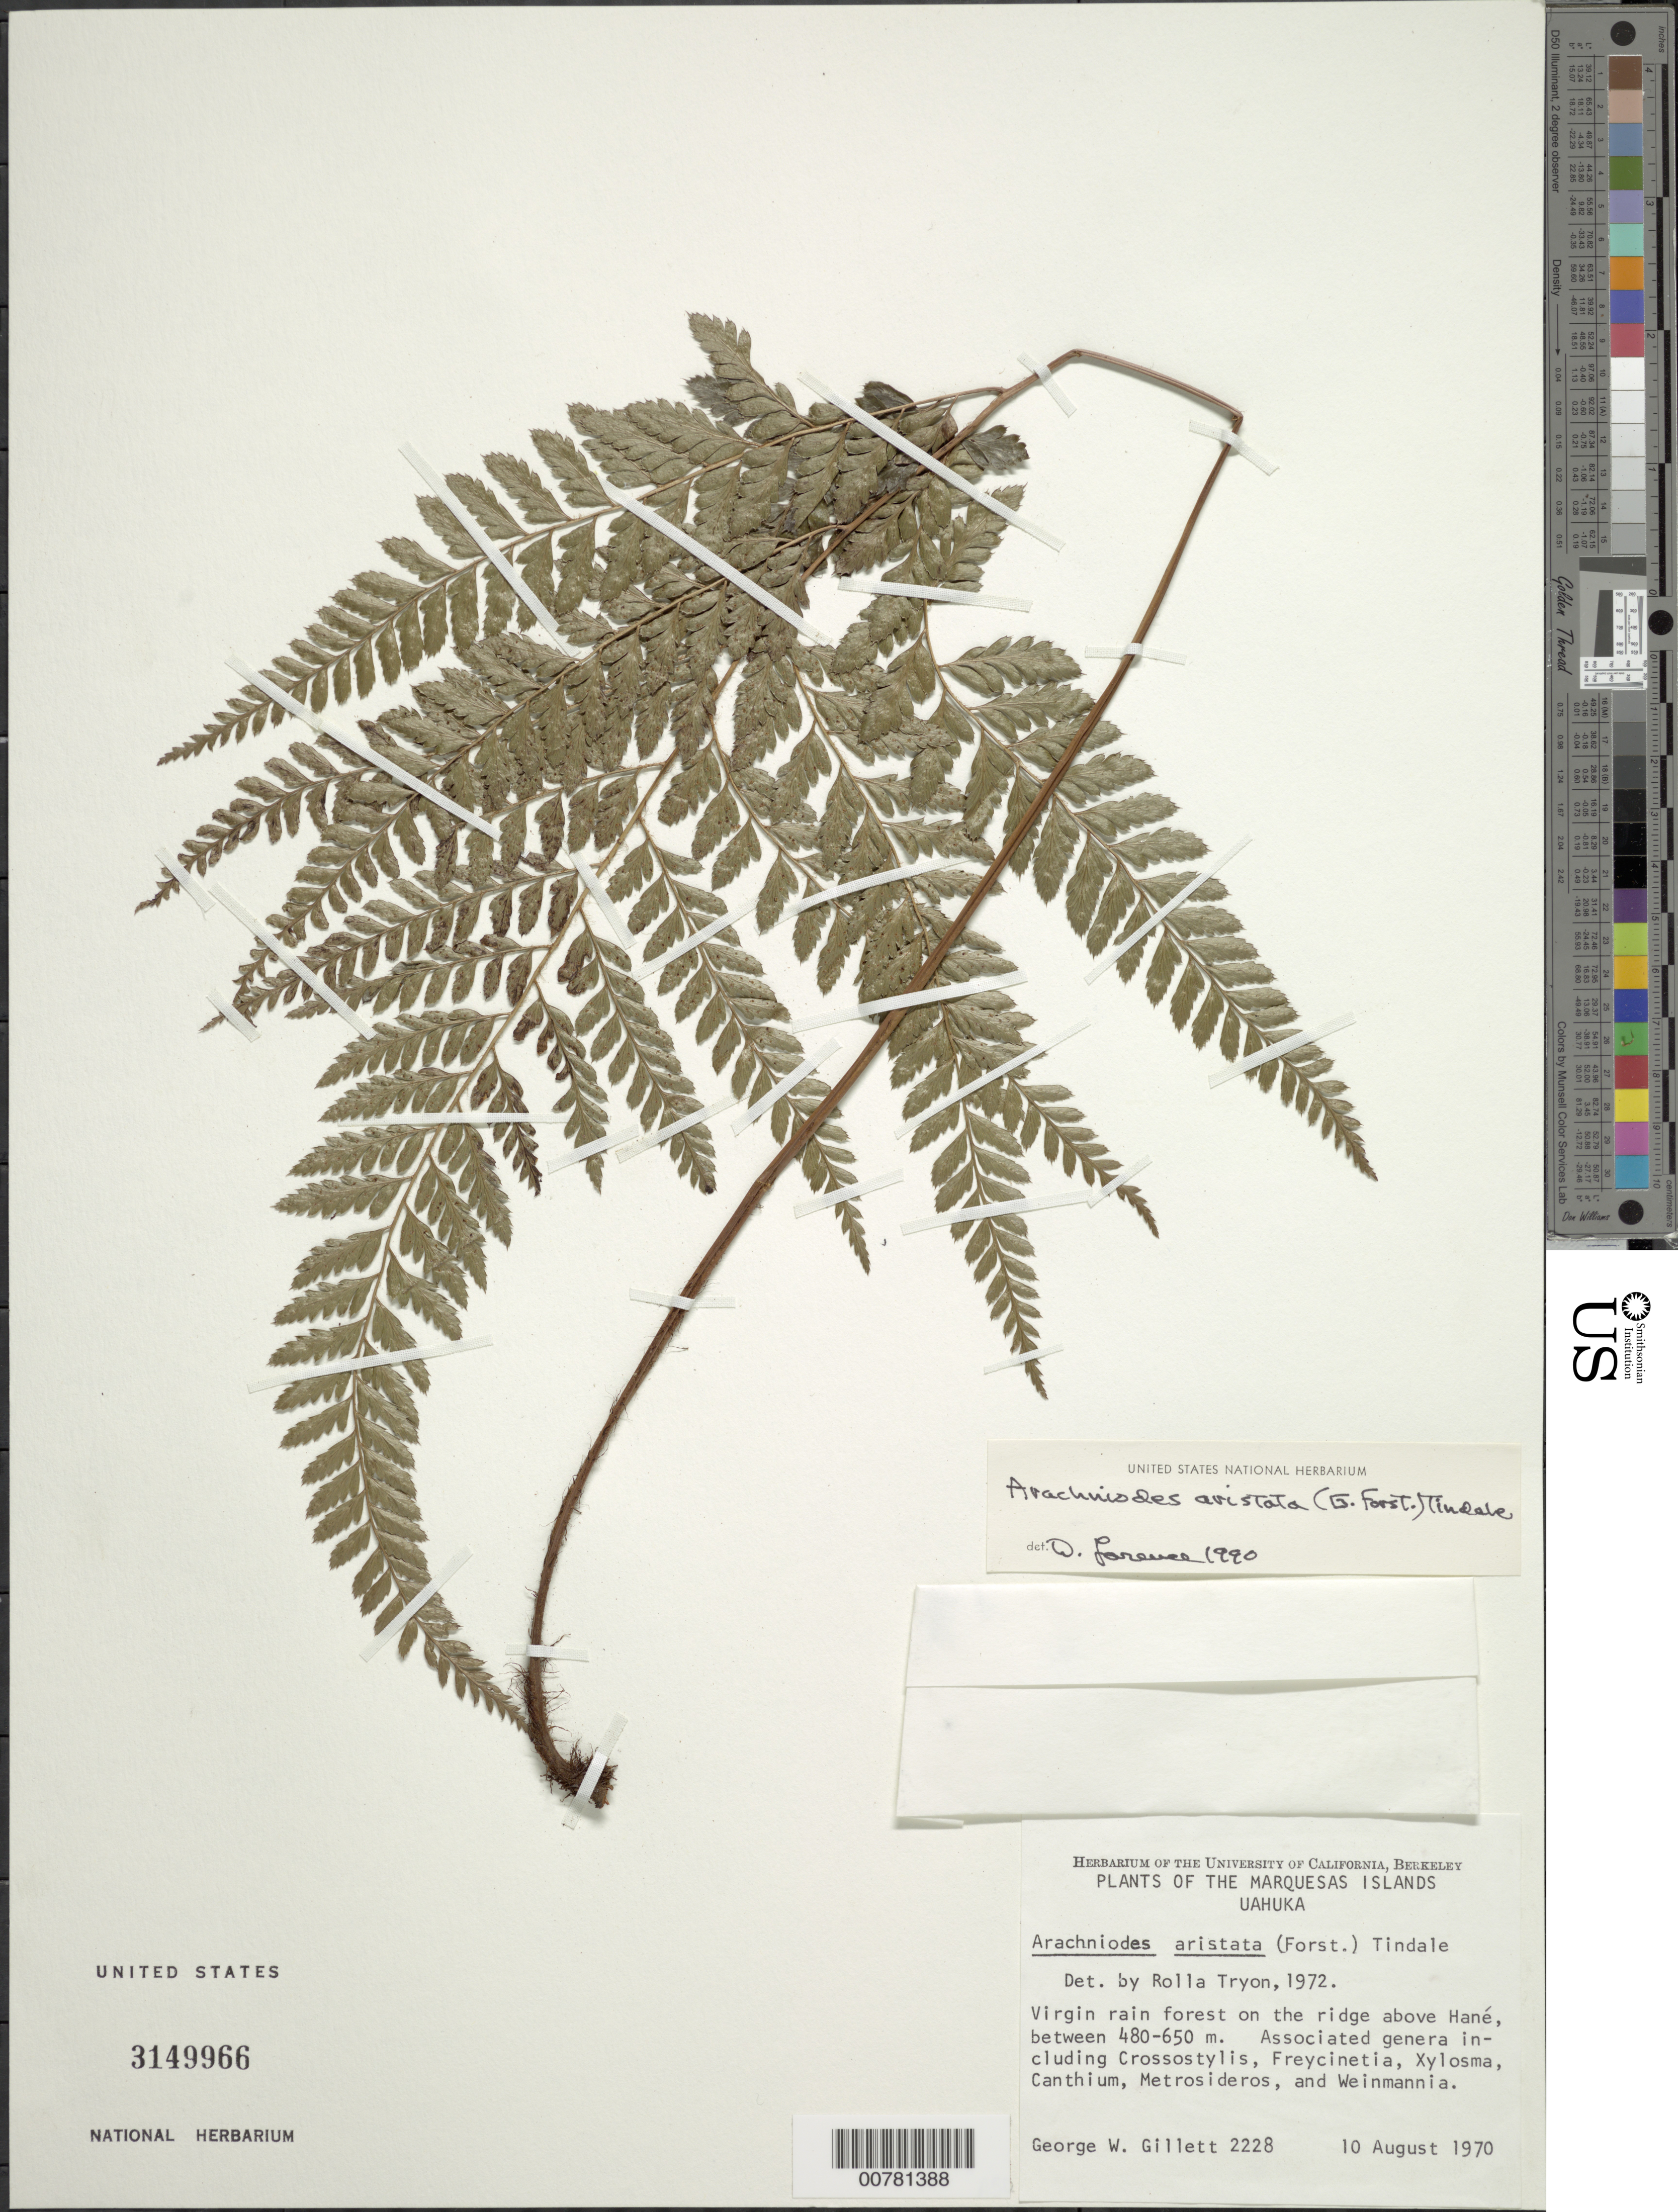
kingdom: Plantae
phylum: Tracheophyta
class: Polypodiopsida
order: Polypodiales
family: Dryopteridaceae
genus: Arachniodes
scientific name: Arachniodes aristata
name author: (G. Forst.) Tindale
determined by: Lorence, David H., (PTBG), National Tropical Botanical Garden (UNITED STATES)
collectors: G. Gillett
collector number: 2228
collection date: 1970-08-10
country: French Polynesia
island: Ua Huka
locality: Ridge above Hané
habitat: Virgin rain forest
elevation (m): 480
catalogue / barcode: US 3149966